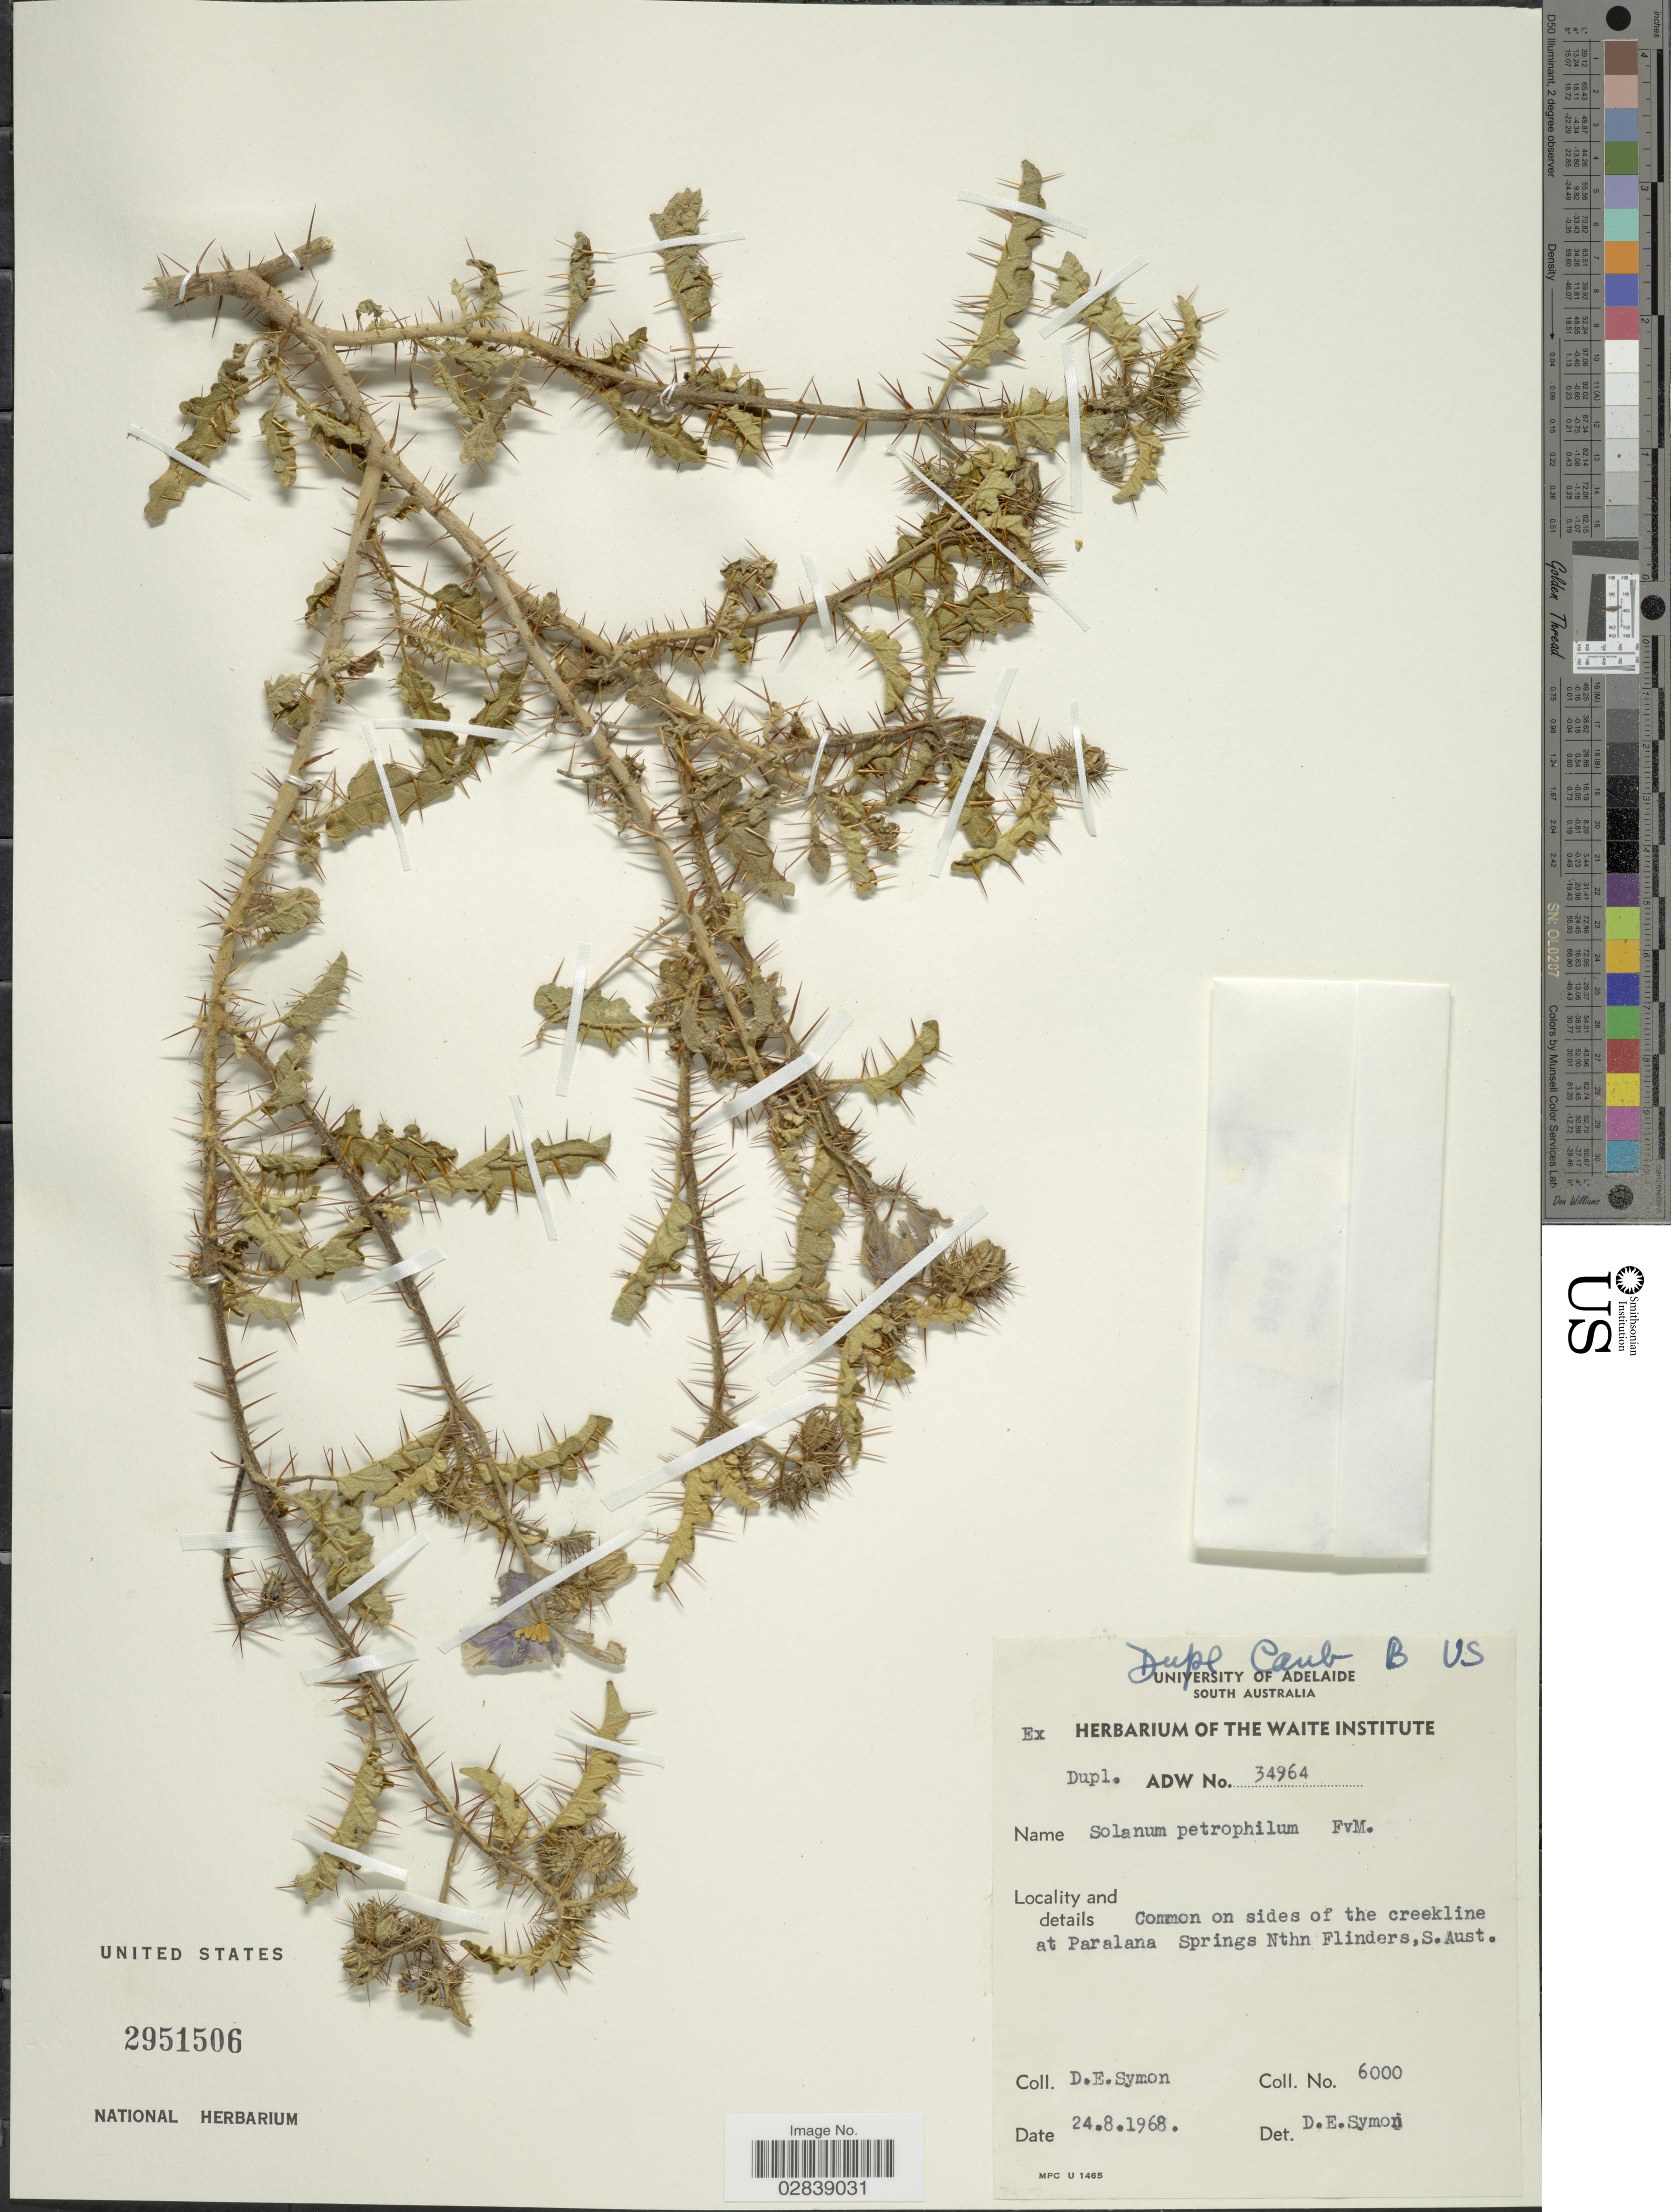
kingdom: Plantae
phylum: Tracheophyta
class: Magnoliopsida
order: Solanales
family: Solanaceae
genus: Solanum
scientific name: Solanum petrophilum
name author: F. Muell.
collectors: D. Symon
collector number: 6000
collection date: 1968-08-24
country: Australia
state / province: South Australia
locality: Common on sides of the creekline at Paralana Springs Nthn Flinders.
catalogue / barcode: US 2951506